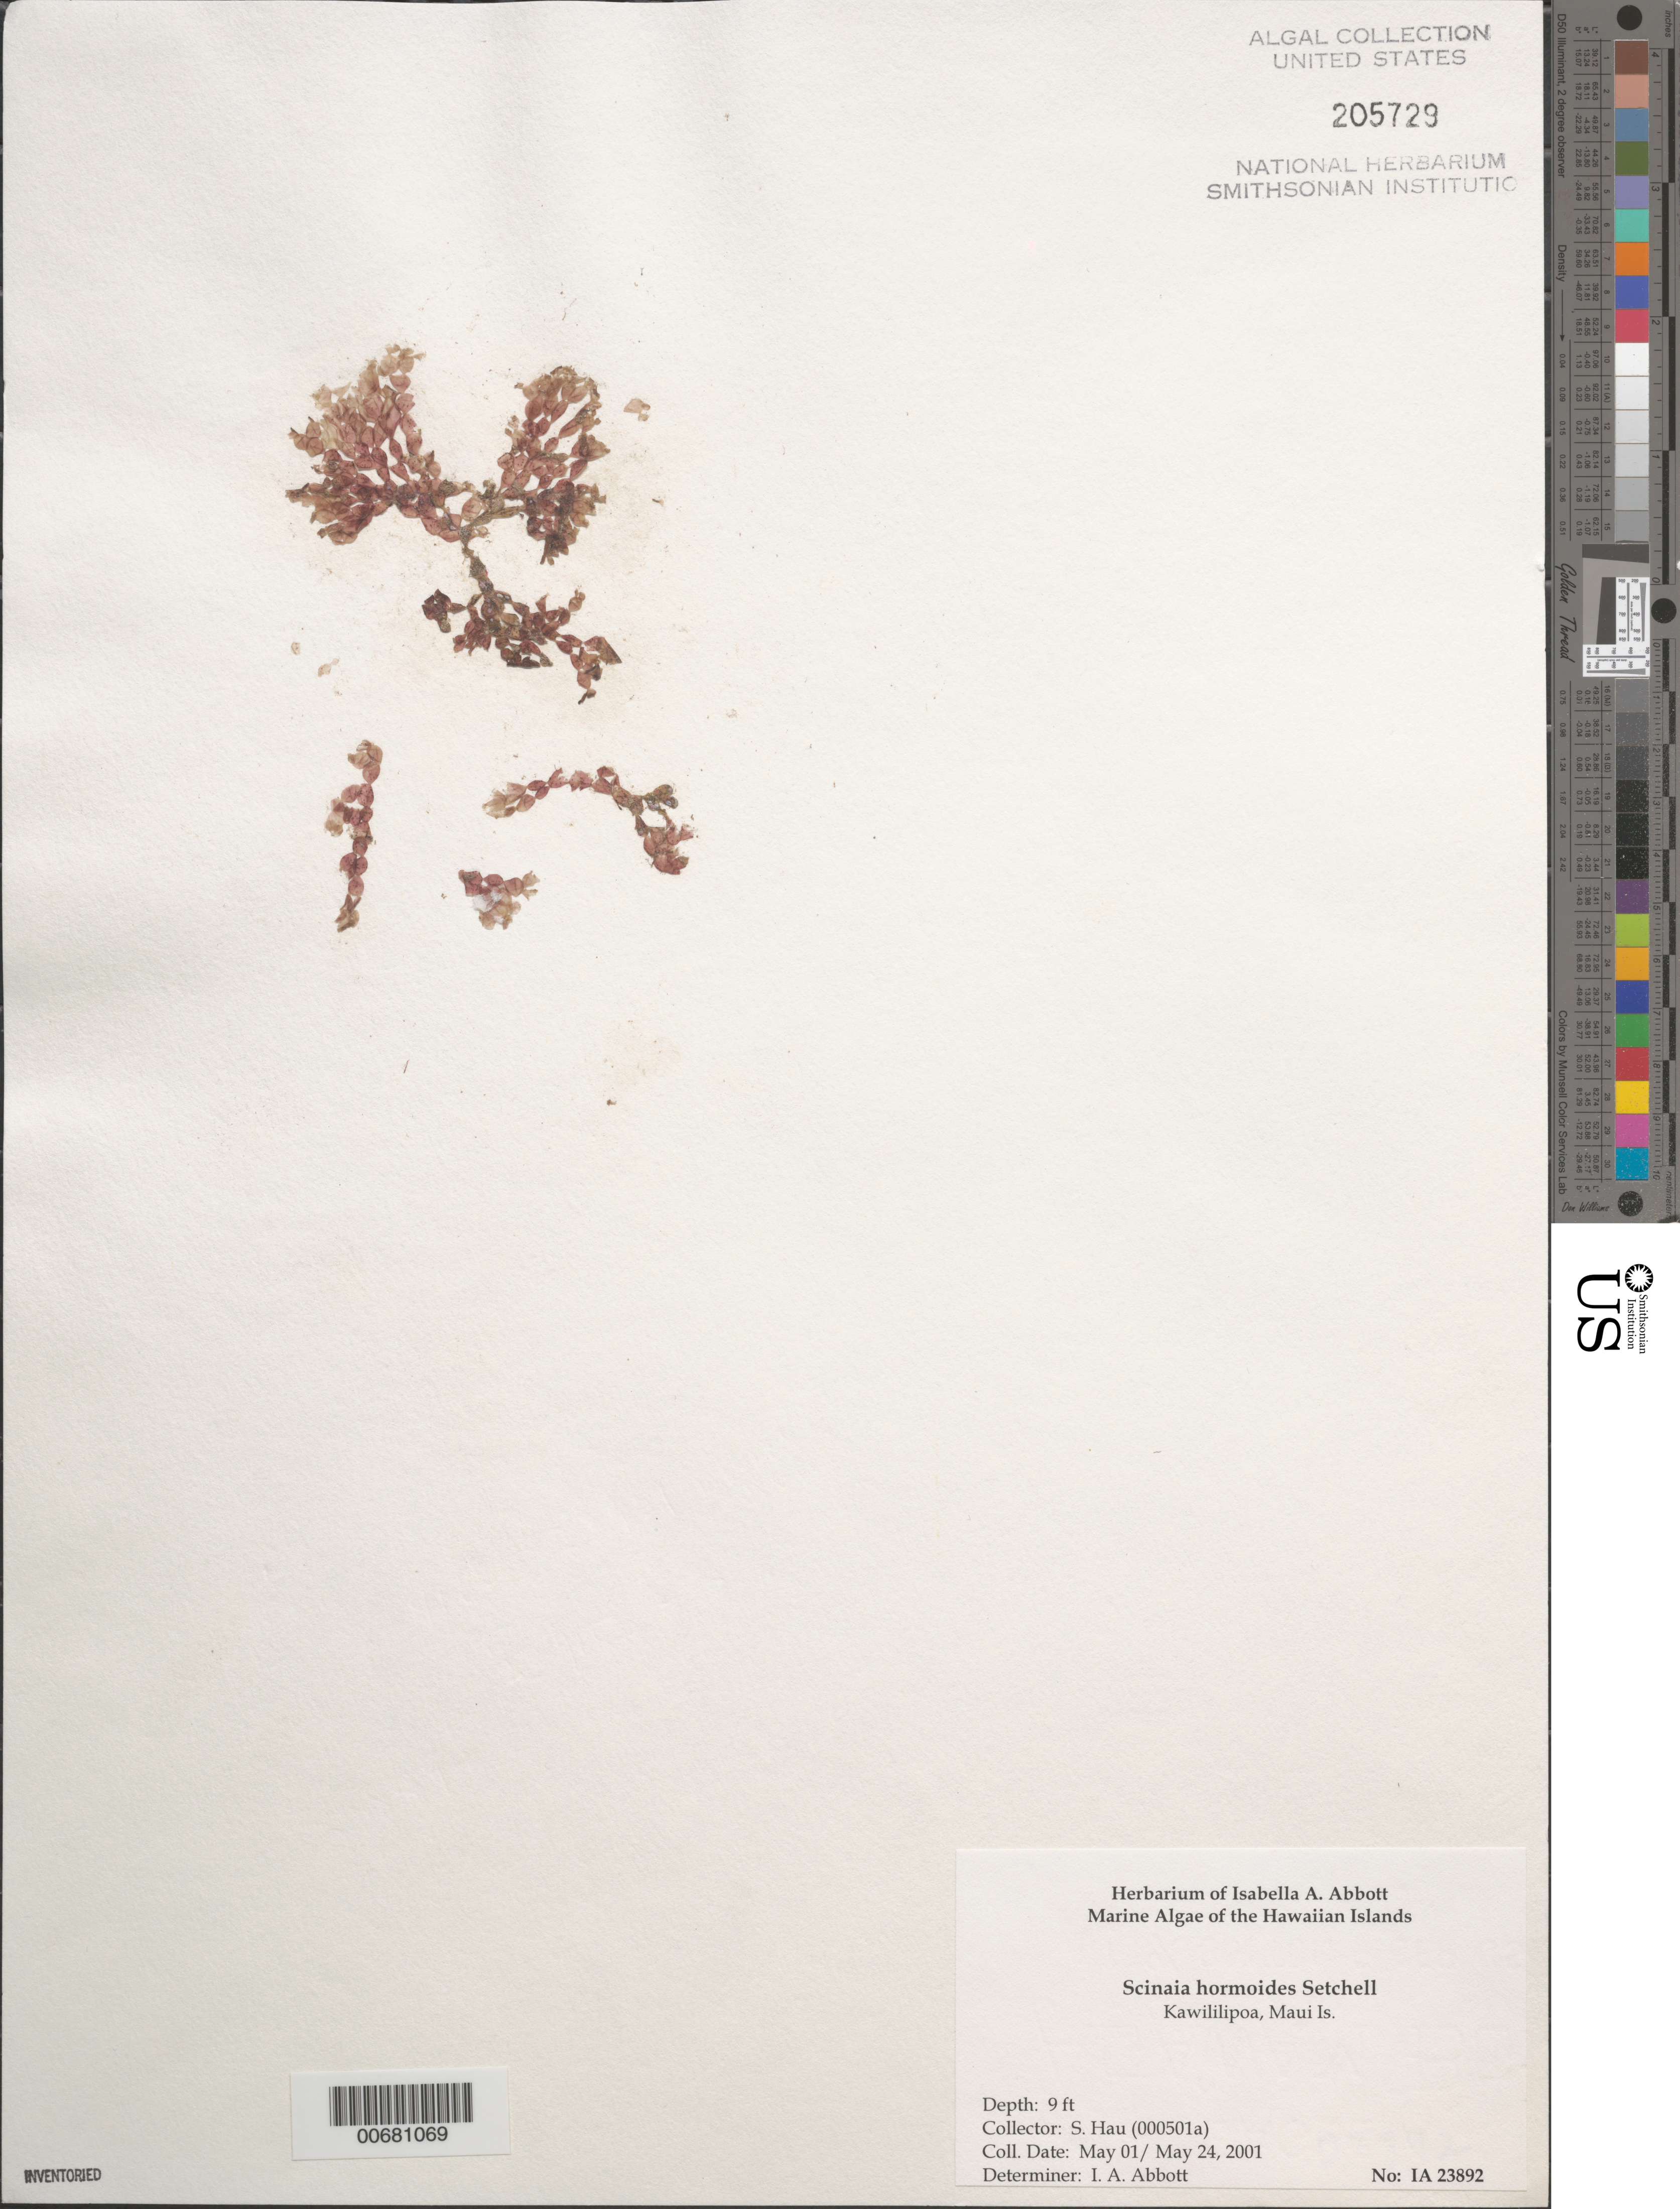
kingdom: Plantae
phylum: Rhodophyta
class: Florideophyceae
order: Nemaliales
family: Scinaiaceae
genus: Scinaia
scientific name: Scinaia hormoides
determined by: Abbott, Isabella A.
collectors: S. Hau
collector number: Hau 000501a & IAA 23892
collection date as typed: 01 May 2001 to 24 May 2001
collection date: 2001-05-01/2001-05-24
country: United States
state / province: Hawaii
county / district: Maui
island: Maui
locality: Kawililipoa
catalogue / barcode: US 205729